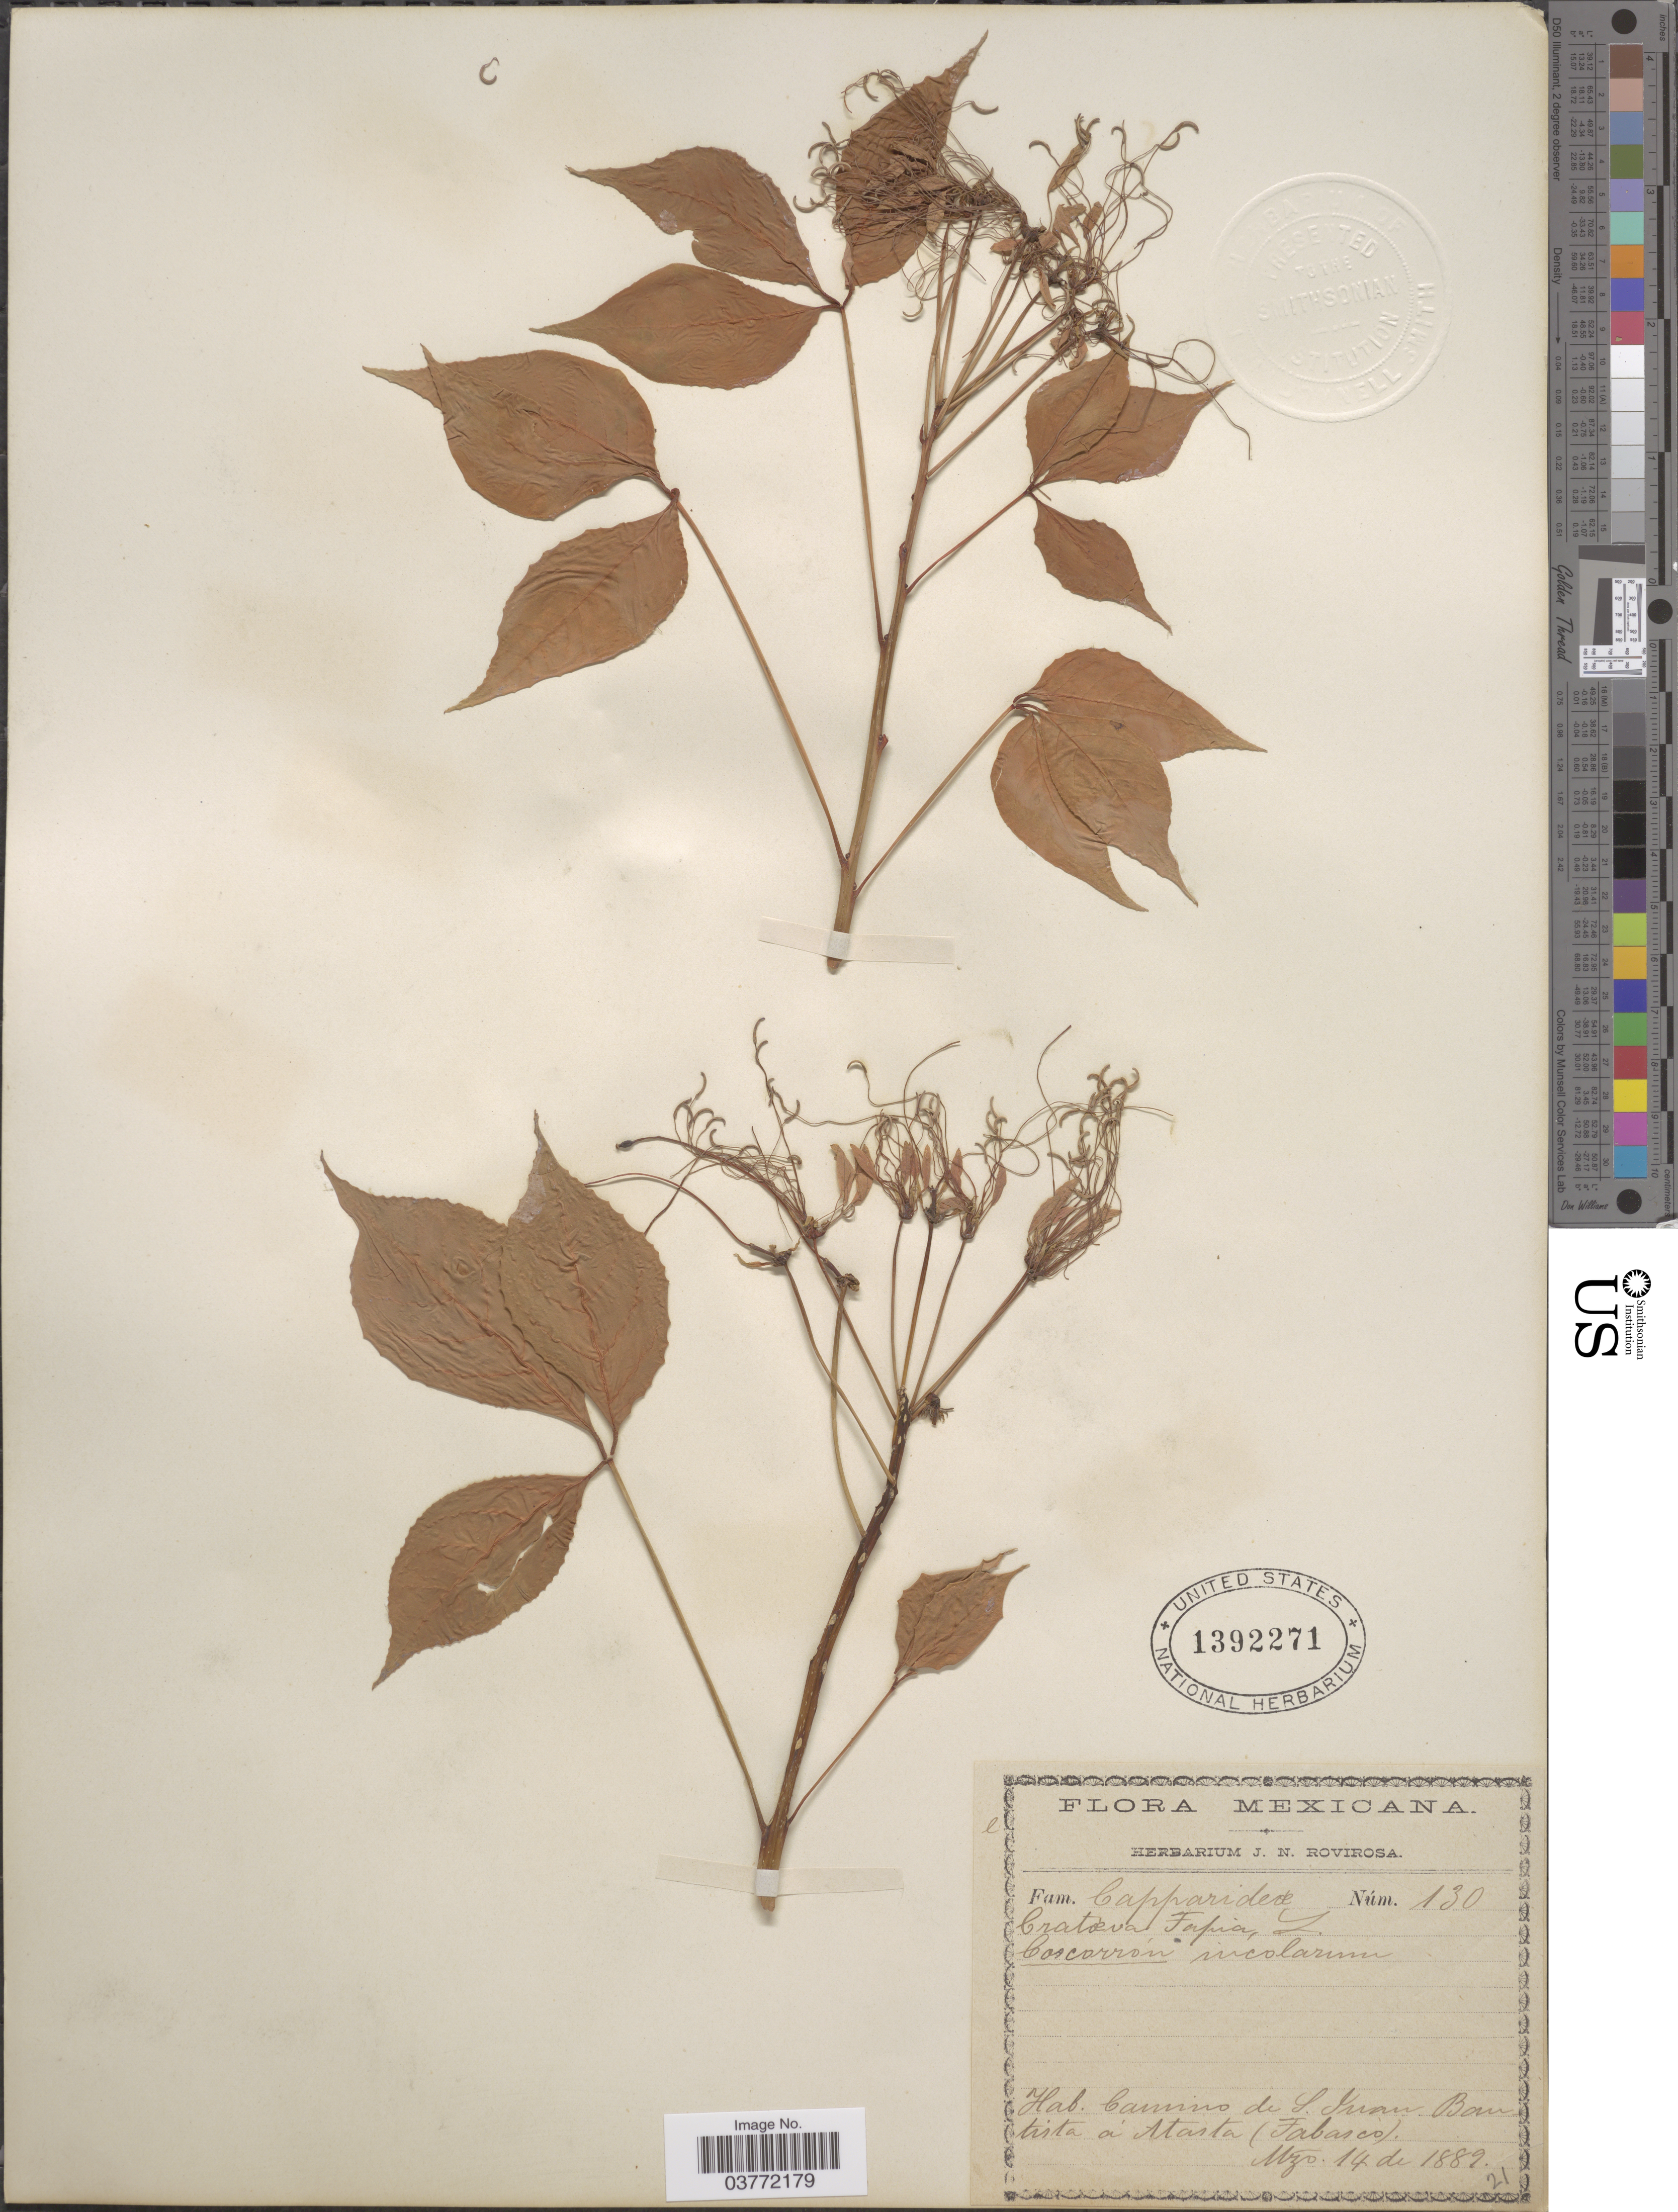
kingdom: Plantae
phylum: Tracheophyta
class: Magnoliopsida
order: Brassicales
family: Capparaceae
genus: Crateva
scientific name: Crateva tapia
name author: L.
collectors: ex herb. J. N. Rovirosa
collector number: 130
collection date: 1889-03-14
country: Mexico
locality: Camino de S. Juan Bautista á Atasta (Tabasco).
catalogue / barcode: US 1392271